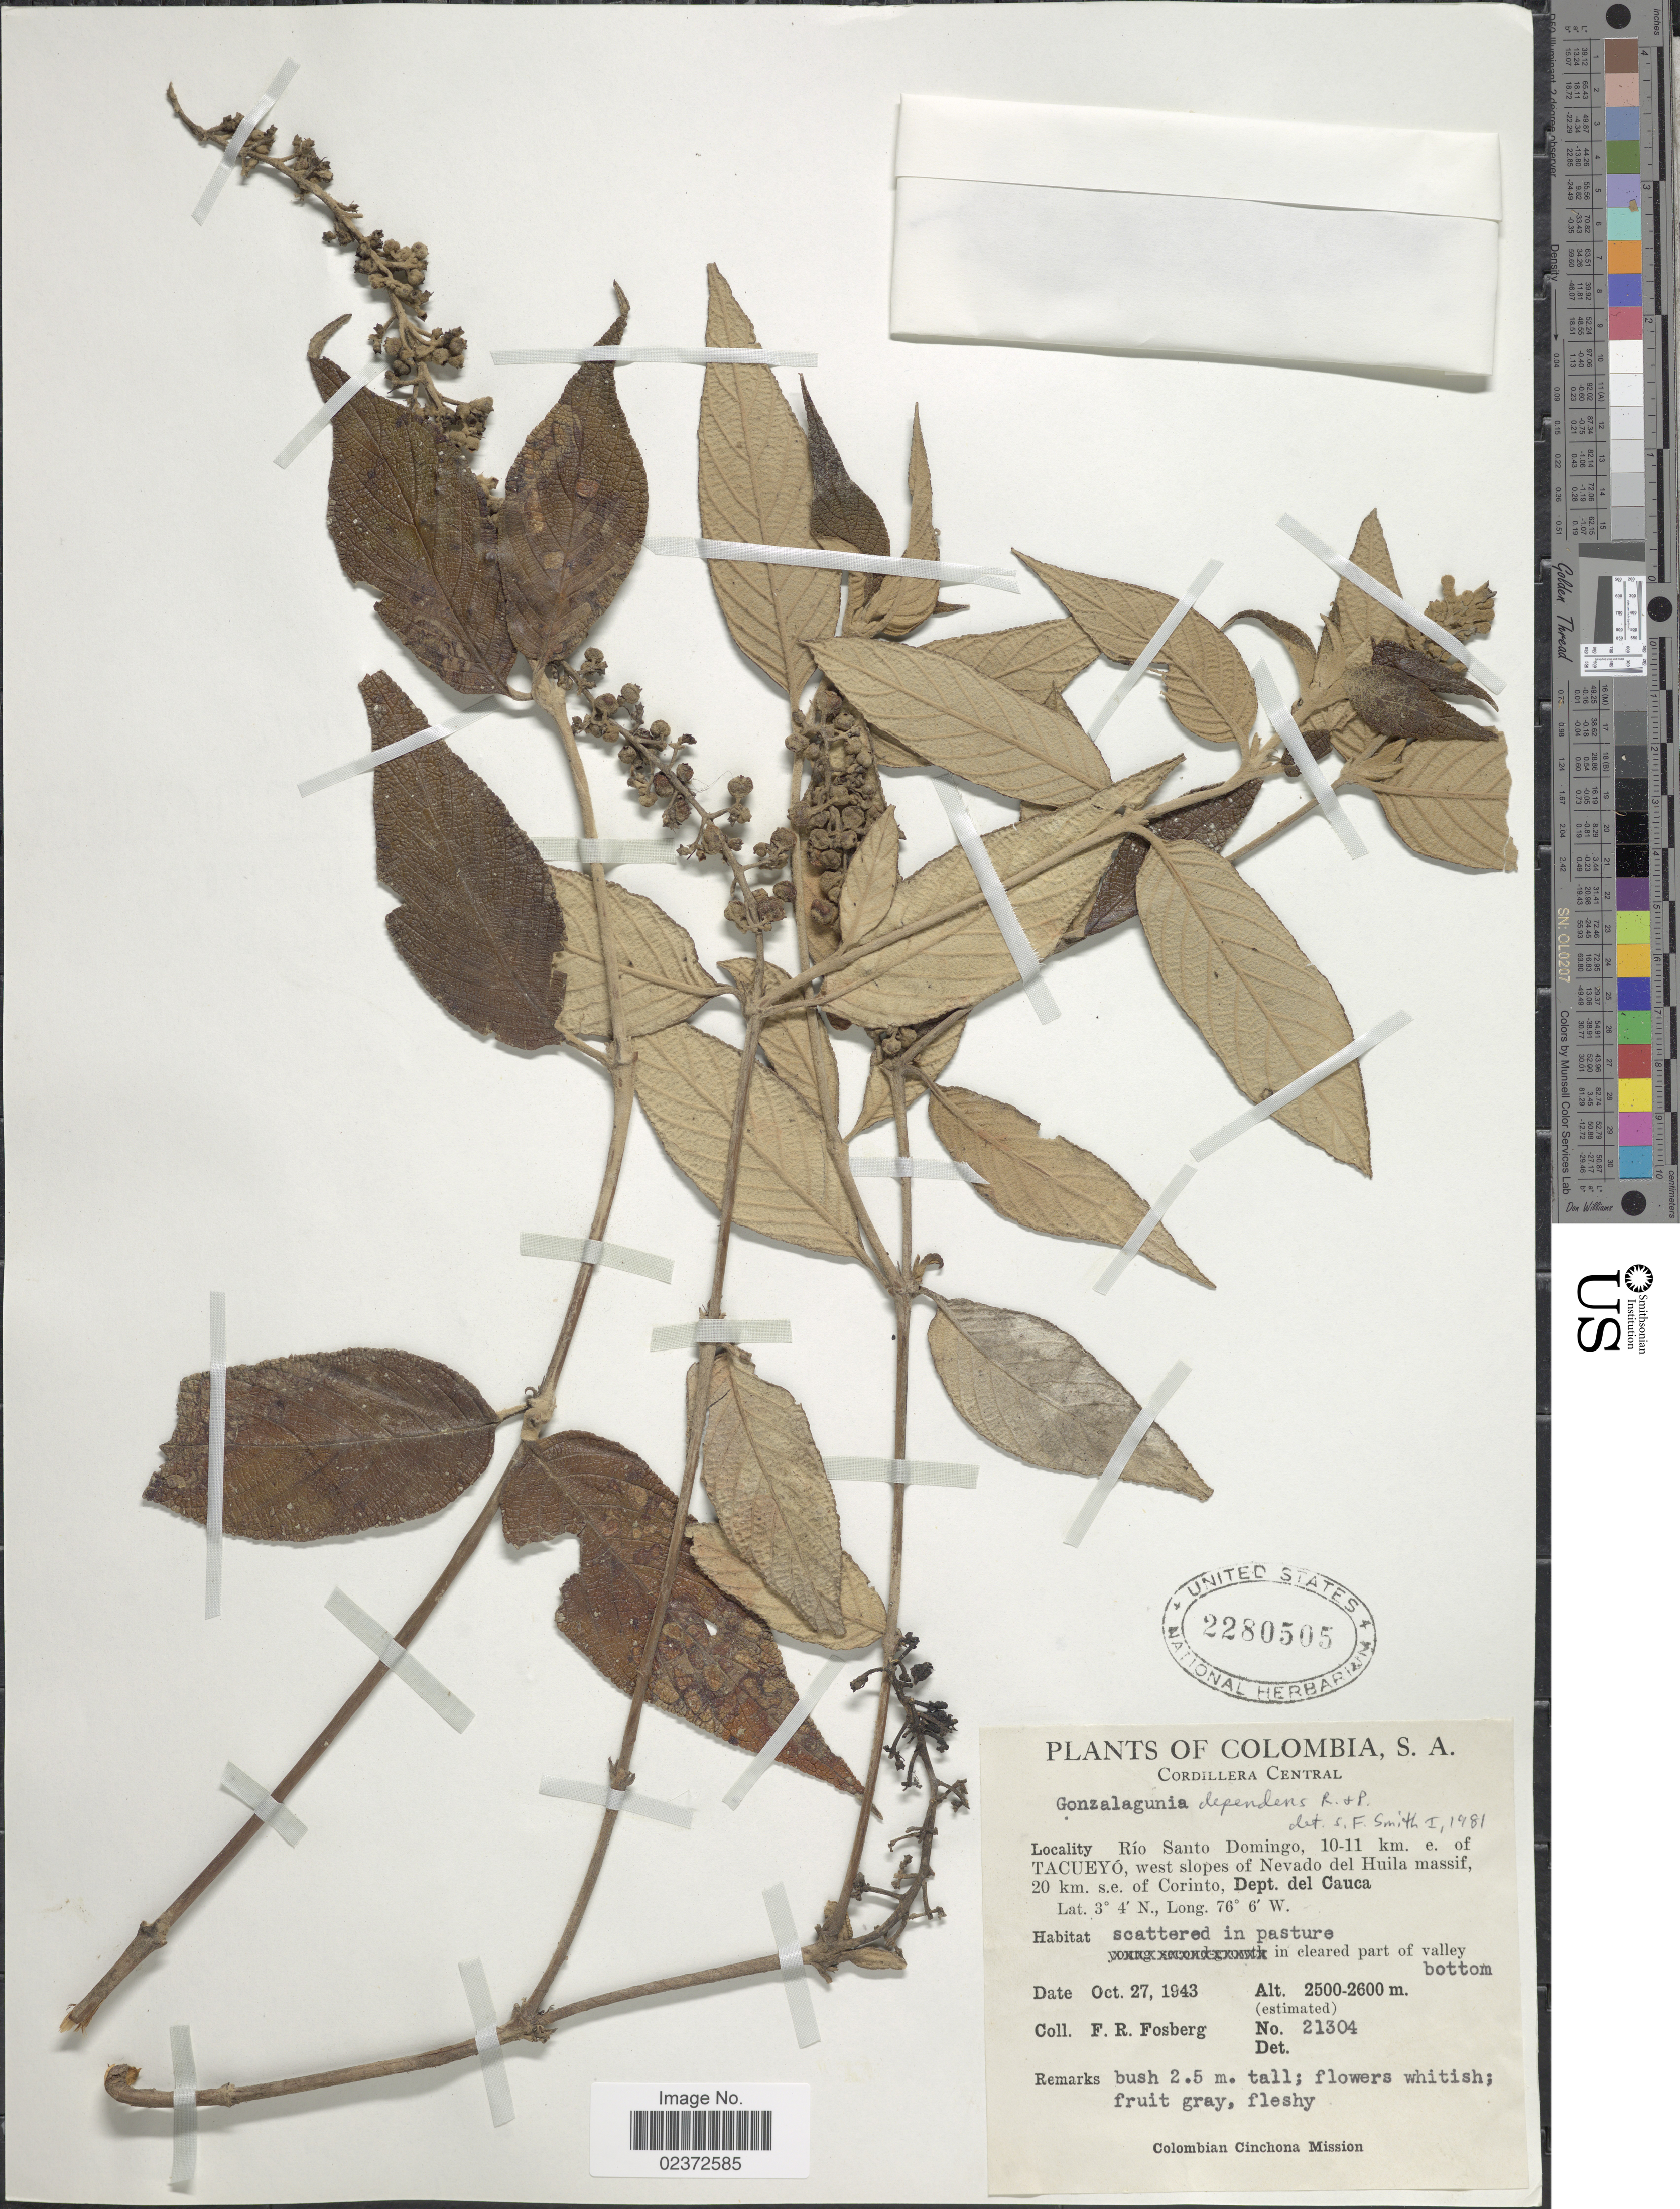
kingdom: Plantae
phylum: Tracheophyta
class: Magnoliopsida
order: Gentianales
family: Rubiaceae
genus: Gonzalagunia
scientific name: Gonzalagunia dependens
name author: Ruiz & Pav.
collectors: F. R. Fosberg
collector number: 21304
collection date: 1943-10-27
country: Colombia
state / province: Cauca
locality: Cordillera Oriental. Rio Santo Domingo, 10-11 km. e. of Tacueyo, west slopes of Nevado del Huila massif, 20 km. s.e. of Corinto, Dept. del Cauca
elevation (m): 2500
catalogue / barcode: US 2280505